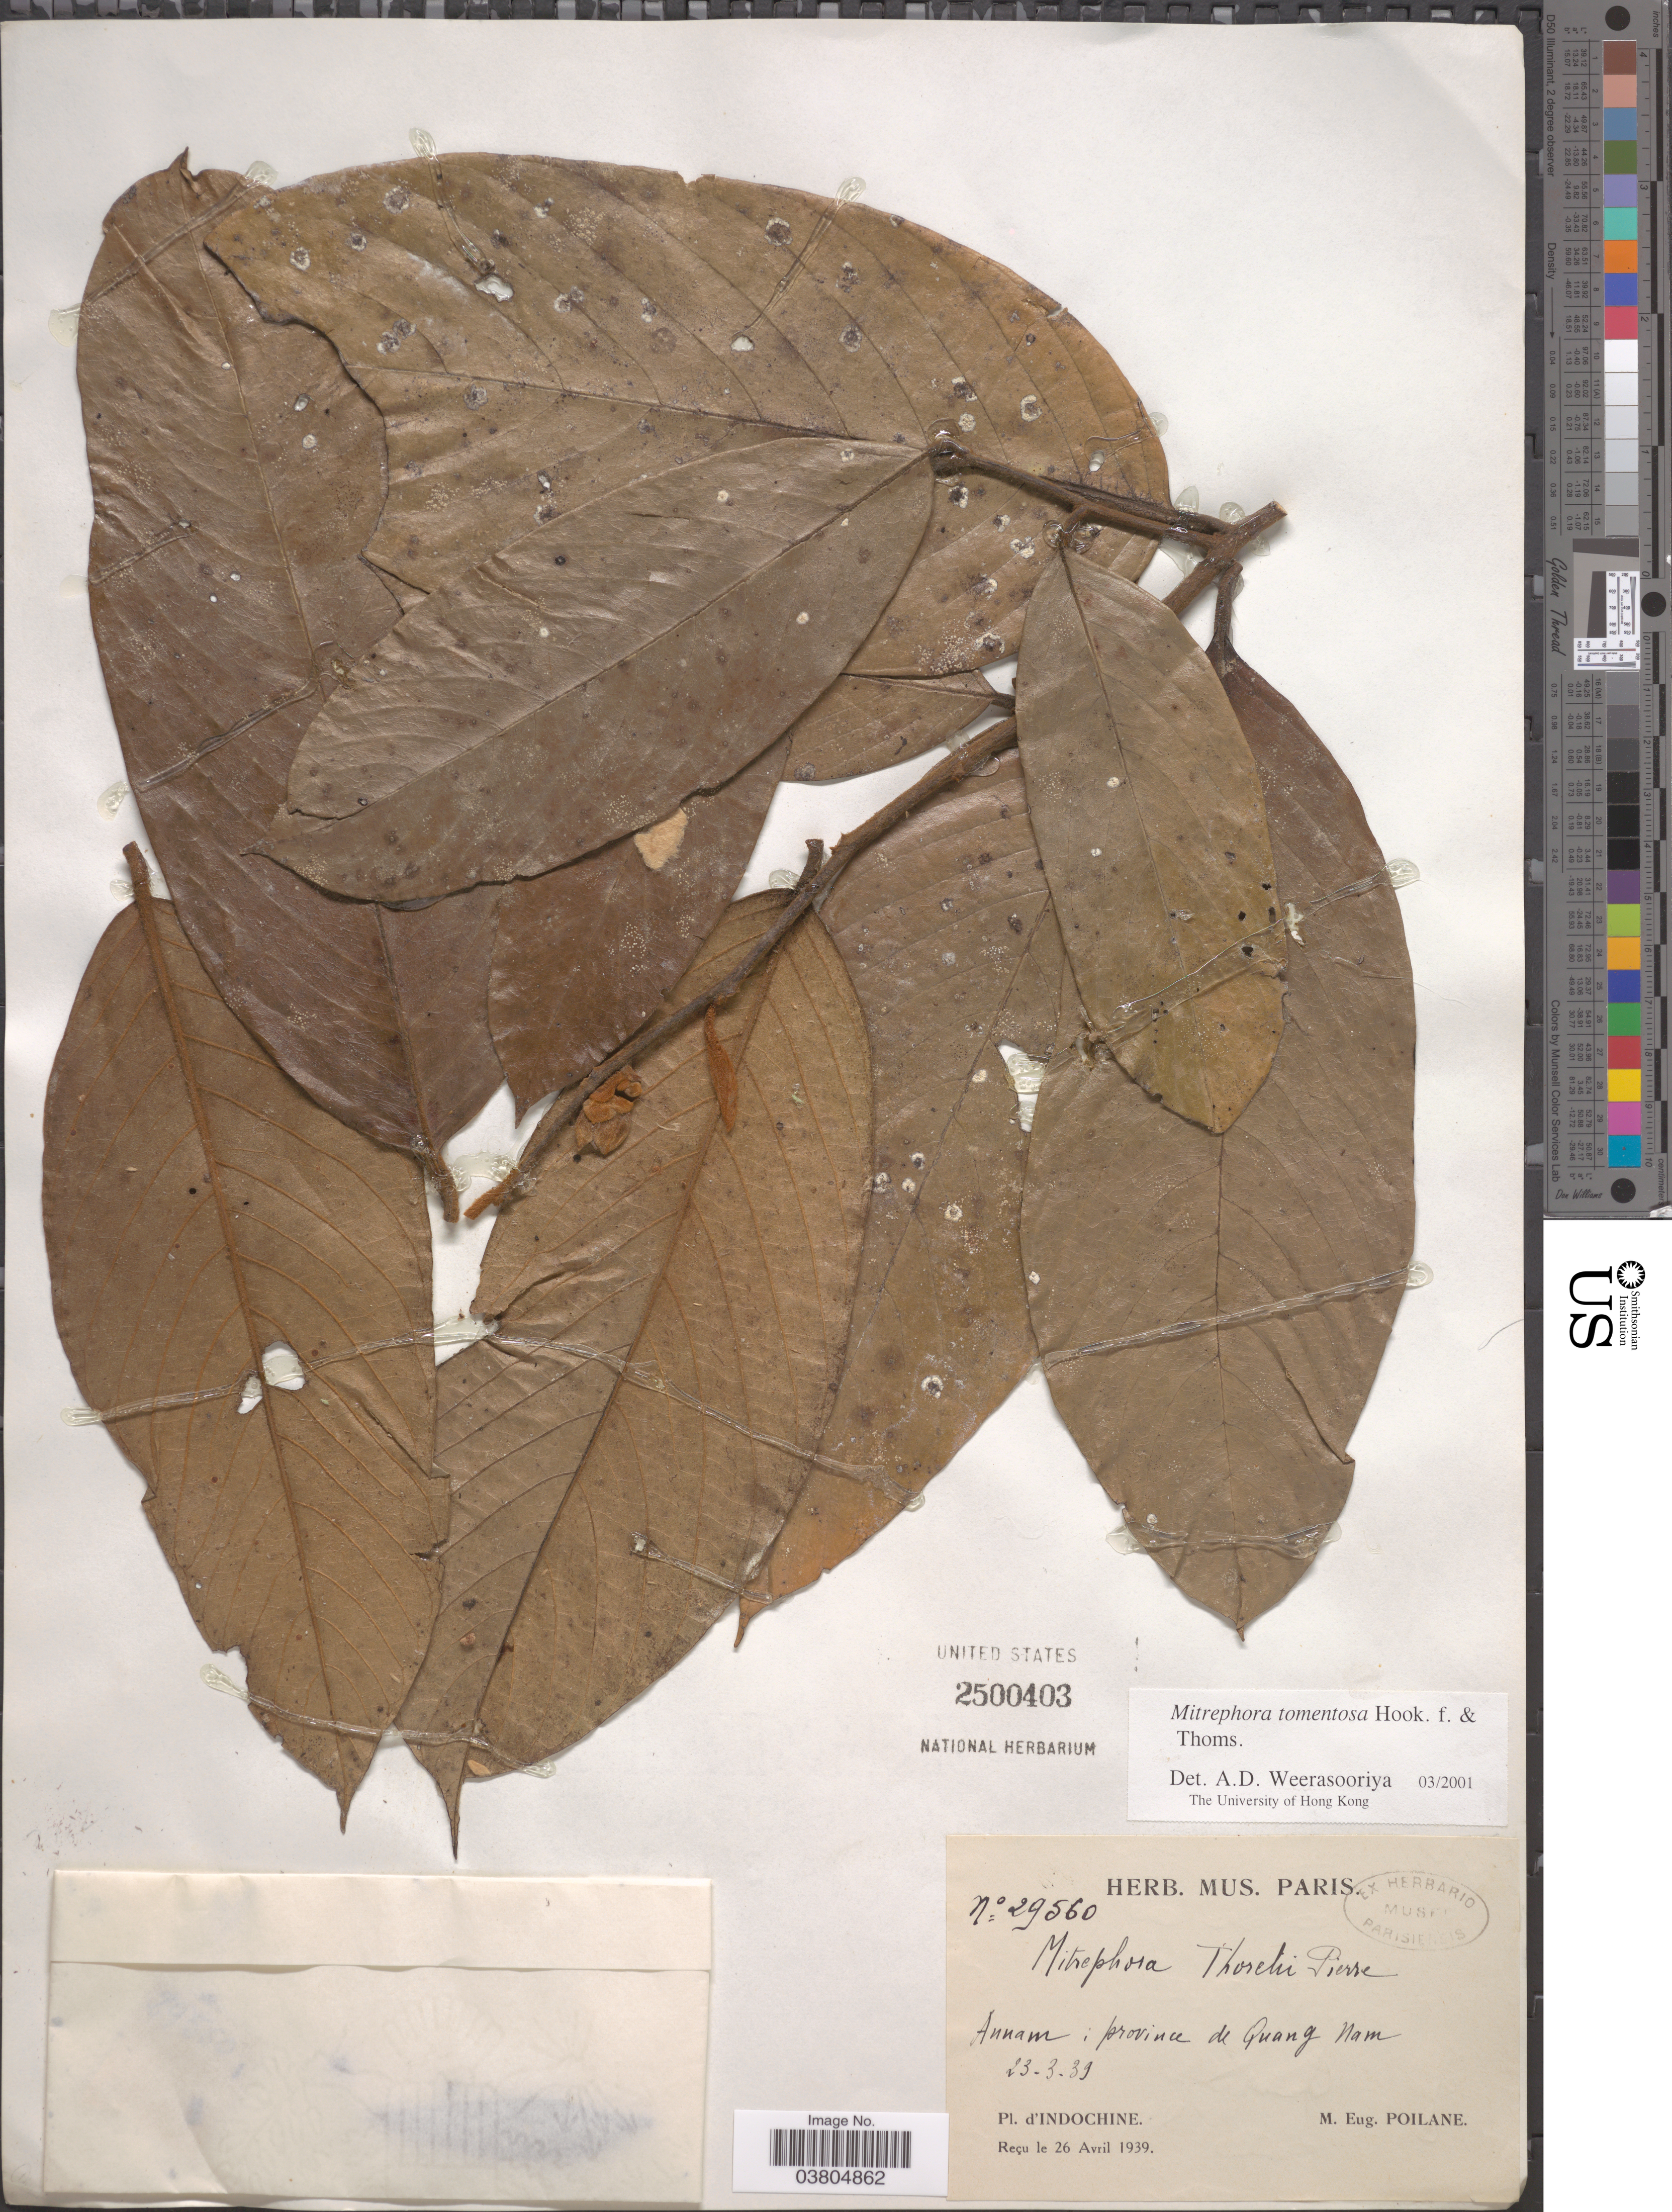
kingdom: Plantae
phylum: Tracheophyta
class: Magnoliopsida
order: Magnoliales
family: Annonaceae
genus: Mitrephora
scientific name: Mitrephora tomentosa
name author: Hook. f. & Thoms.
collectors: M. Poilane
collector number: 29560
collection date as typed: Transcribed d/m/y: 23/3/39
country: Vietnam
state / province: Quang Nam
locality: Annam. Indochine.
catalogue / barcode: US 2500403